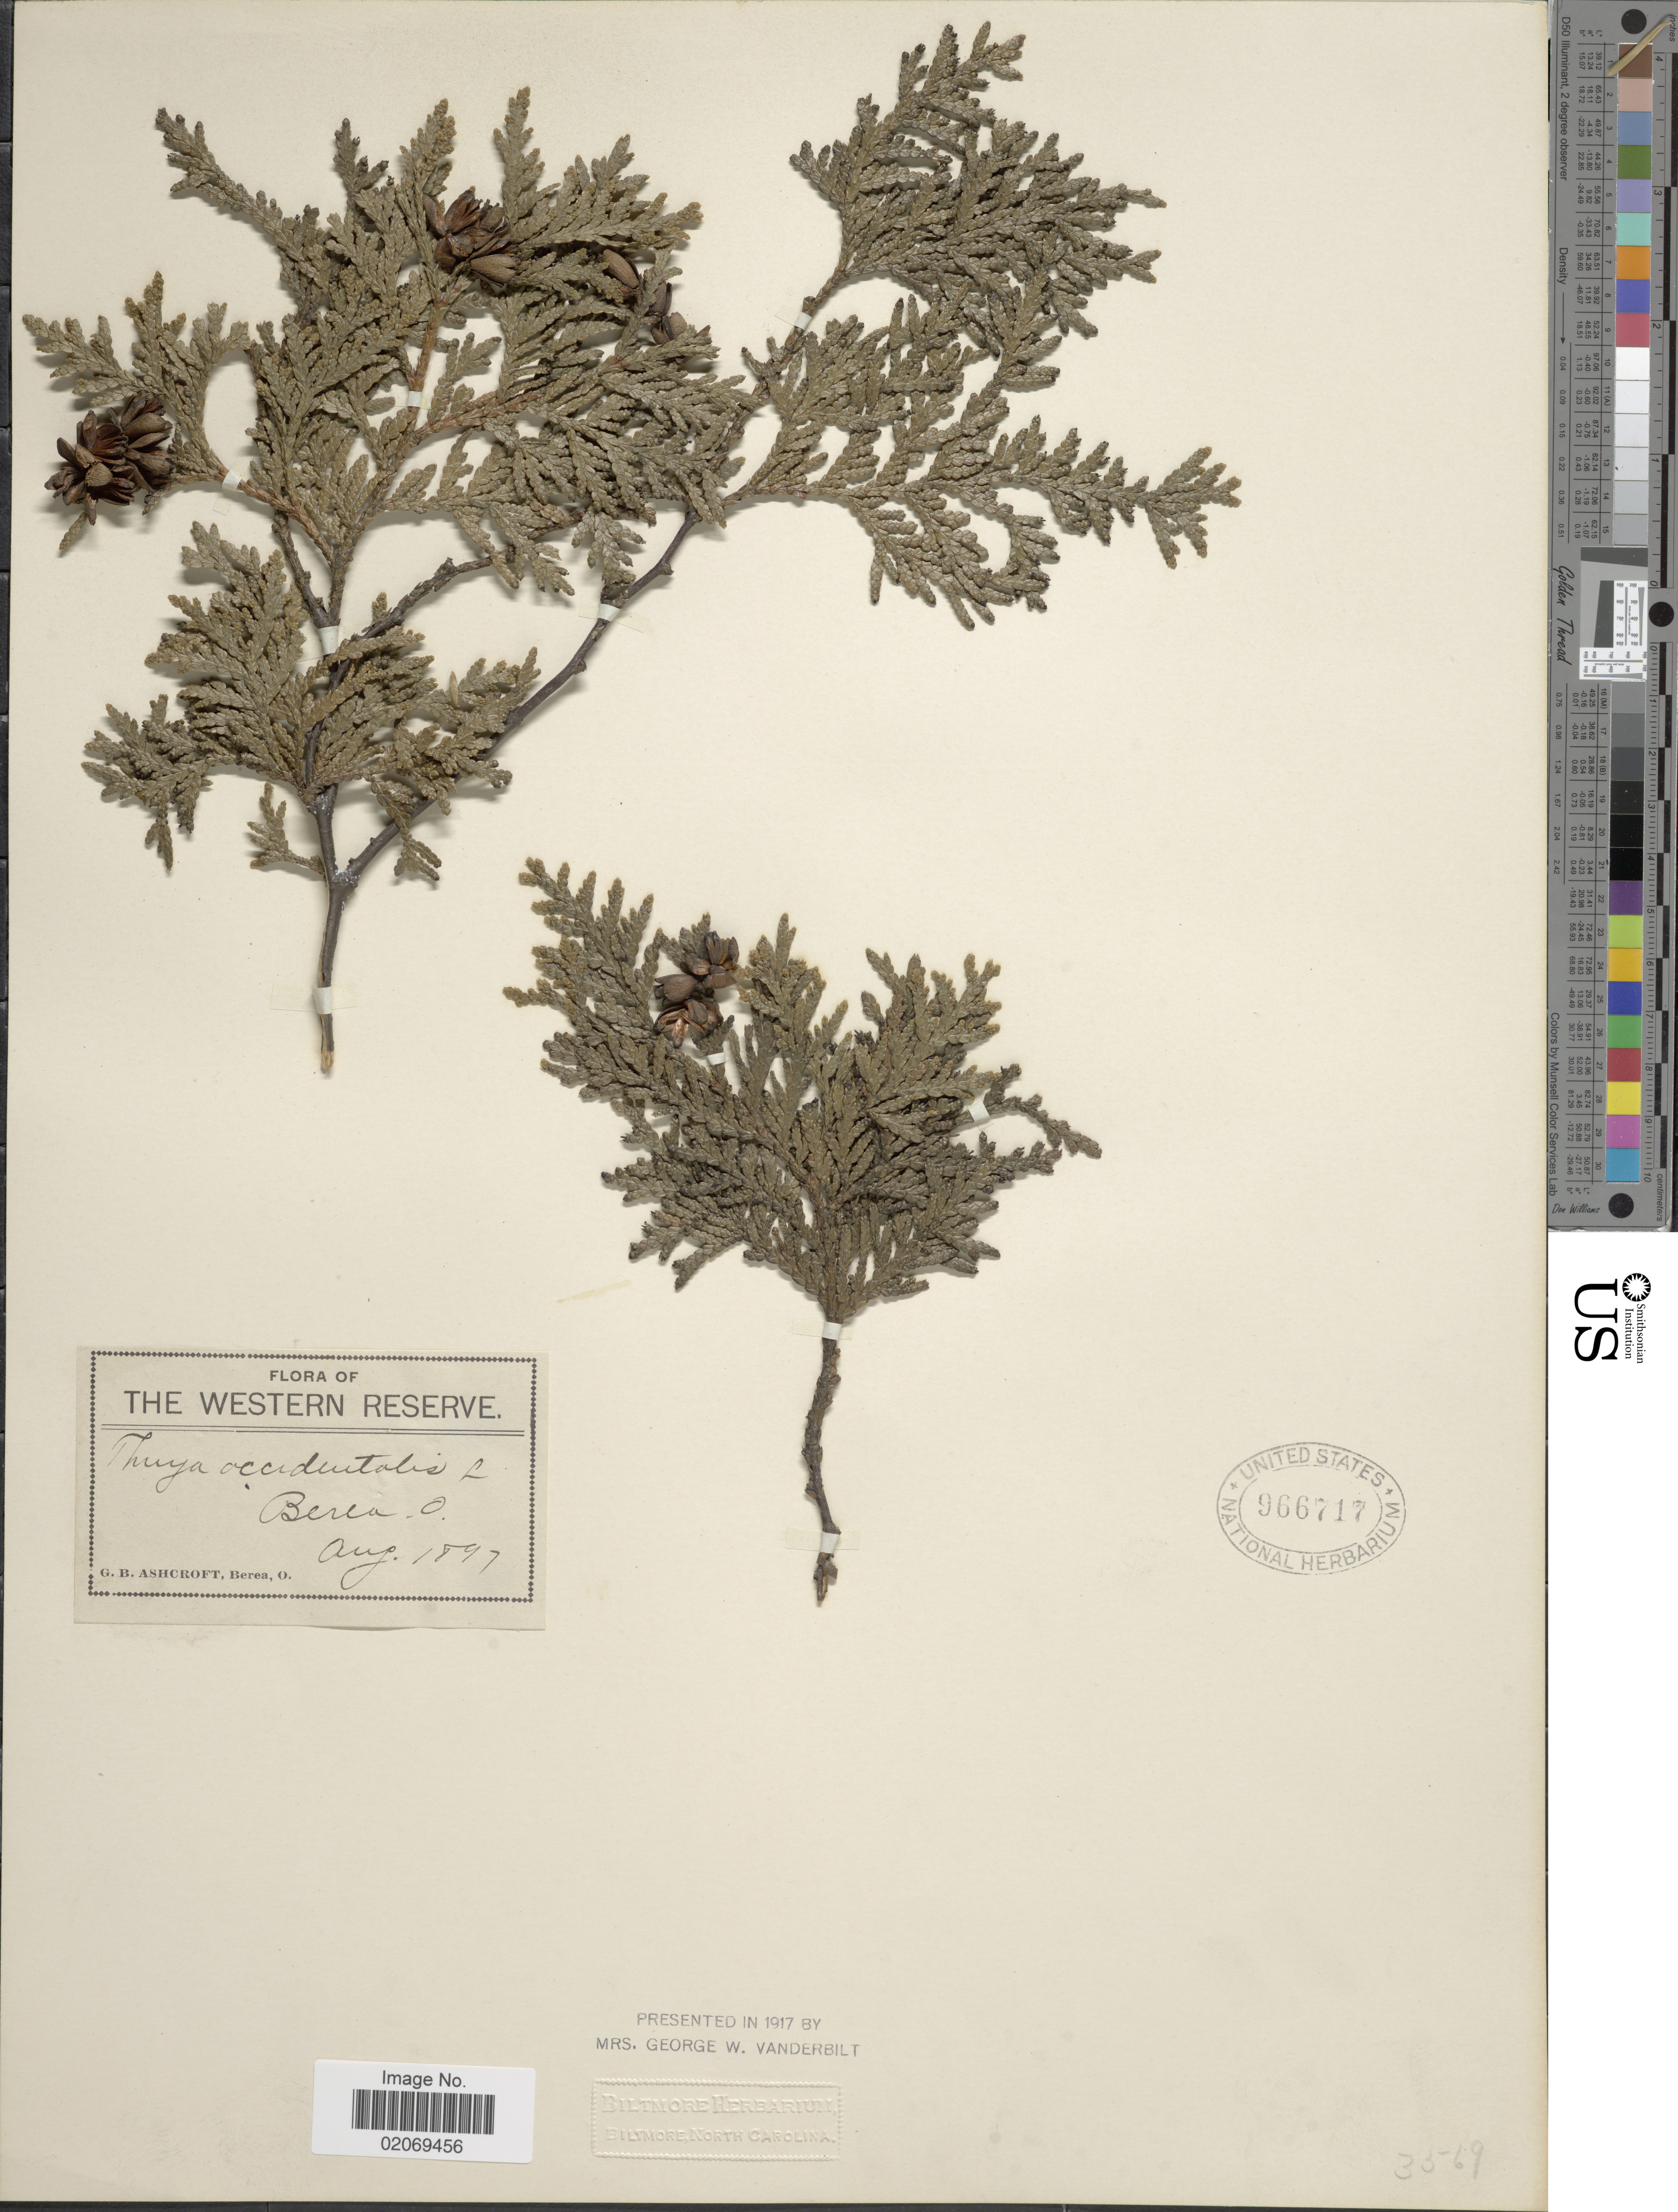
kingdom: Plantae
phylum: Tracheophyta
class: Pinopsida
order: Pinales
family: Cupressaceae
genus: Thuja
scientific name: Thuja occidentalis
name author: L.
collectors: G. Ashcroft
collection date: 1897-08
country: United States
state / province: Ohio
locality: The Western Reserve, Berea. O.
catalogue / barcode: US 966717